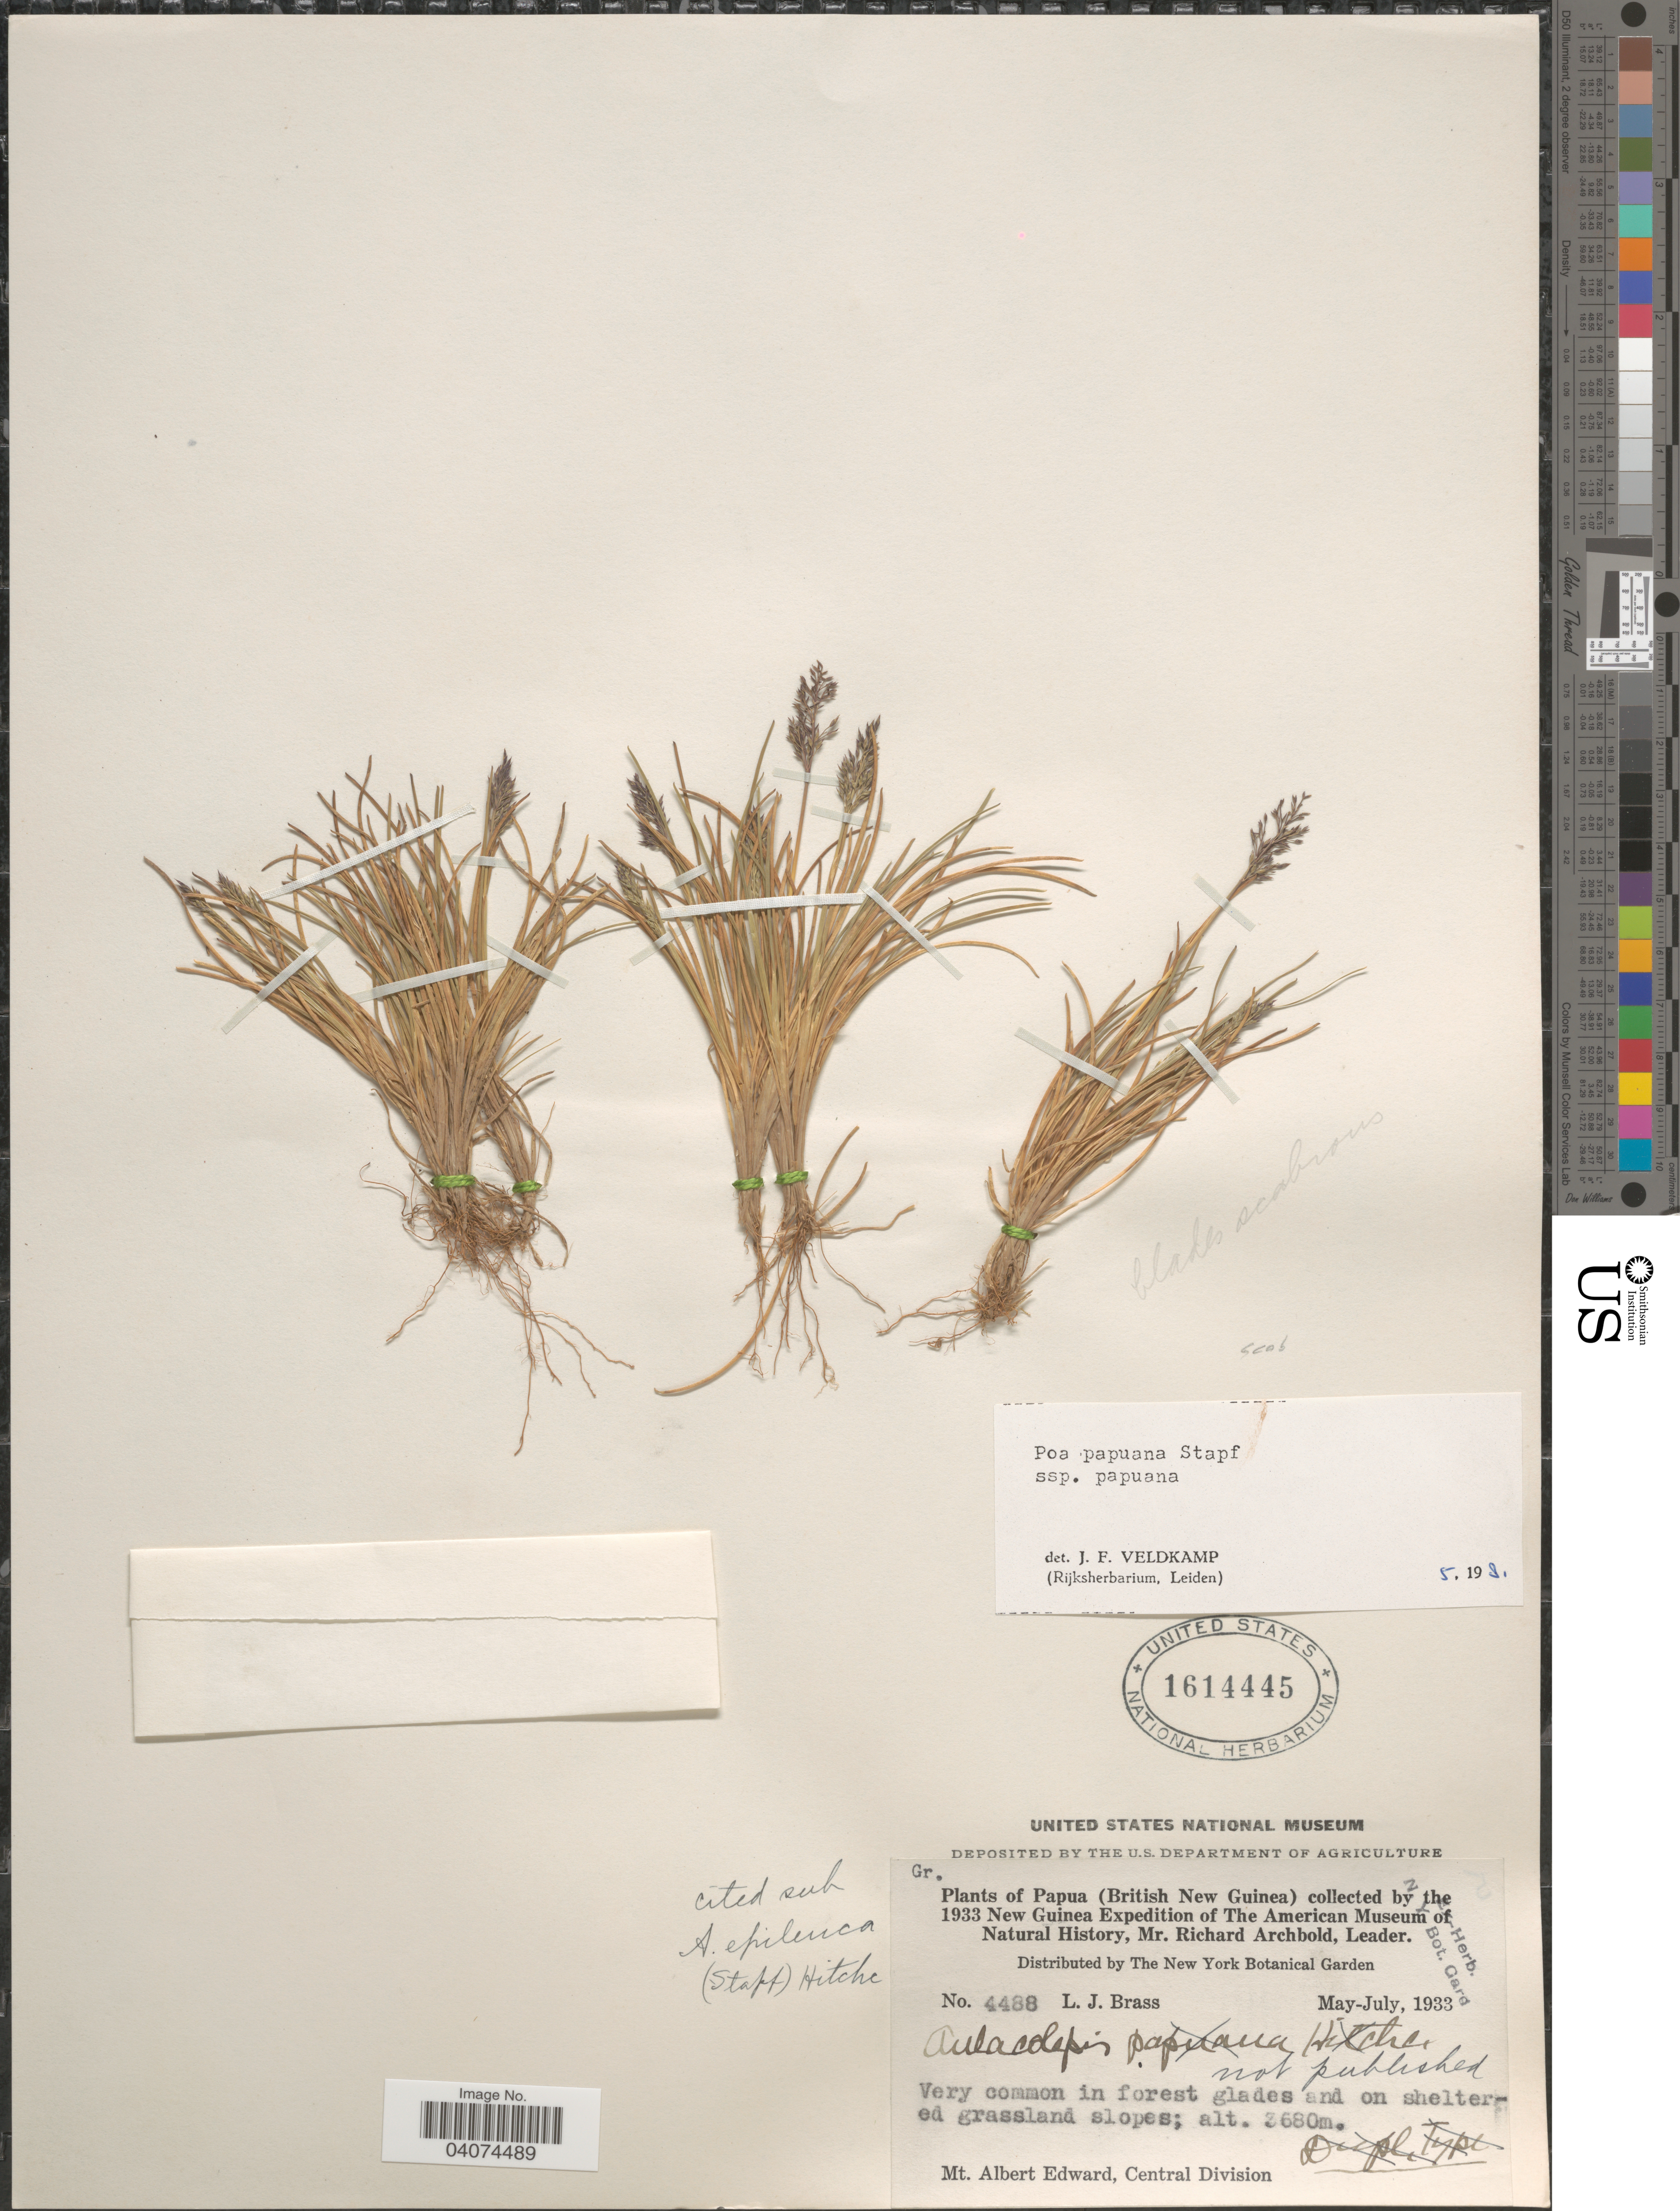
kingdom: Plantae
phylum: Tracheophyta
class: Liliopsida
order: Poales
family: Poaceae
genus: Poa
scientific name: Poa papuana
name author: Stapf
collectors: L. J. Brass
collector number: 4488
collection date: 1933-05/1933-07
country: Papua New Guinea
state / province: Central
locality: Papua (British New Guinea) collected by the 1933 New Guinea Expedition of The American Museum of Natural History. Very common in forest glades and on sheltered grassland slopes. Mt. Albert Edward, Central Division.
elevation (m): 2680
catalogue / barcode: US 1614445